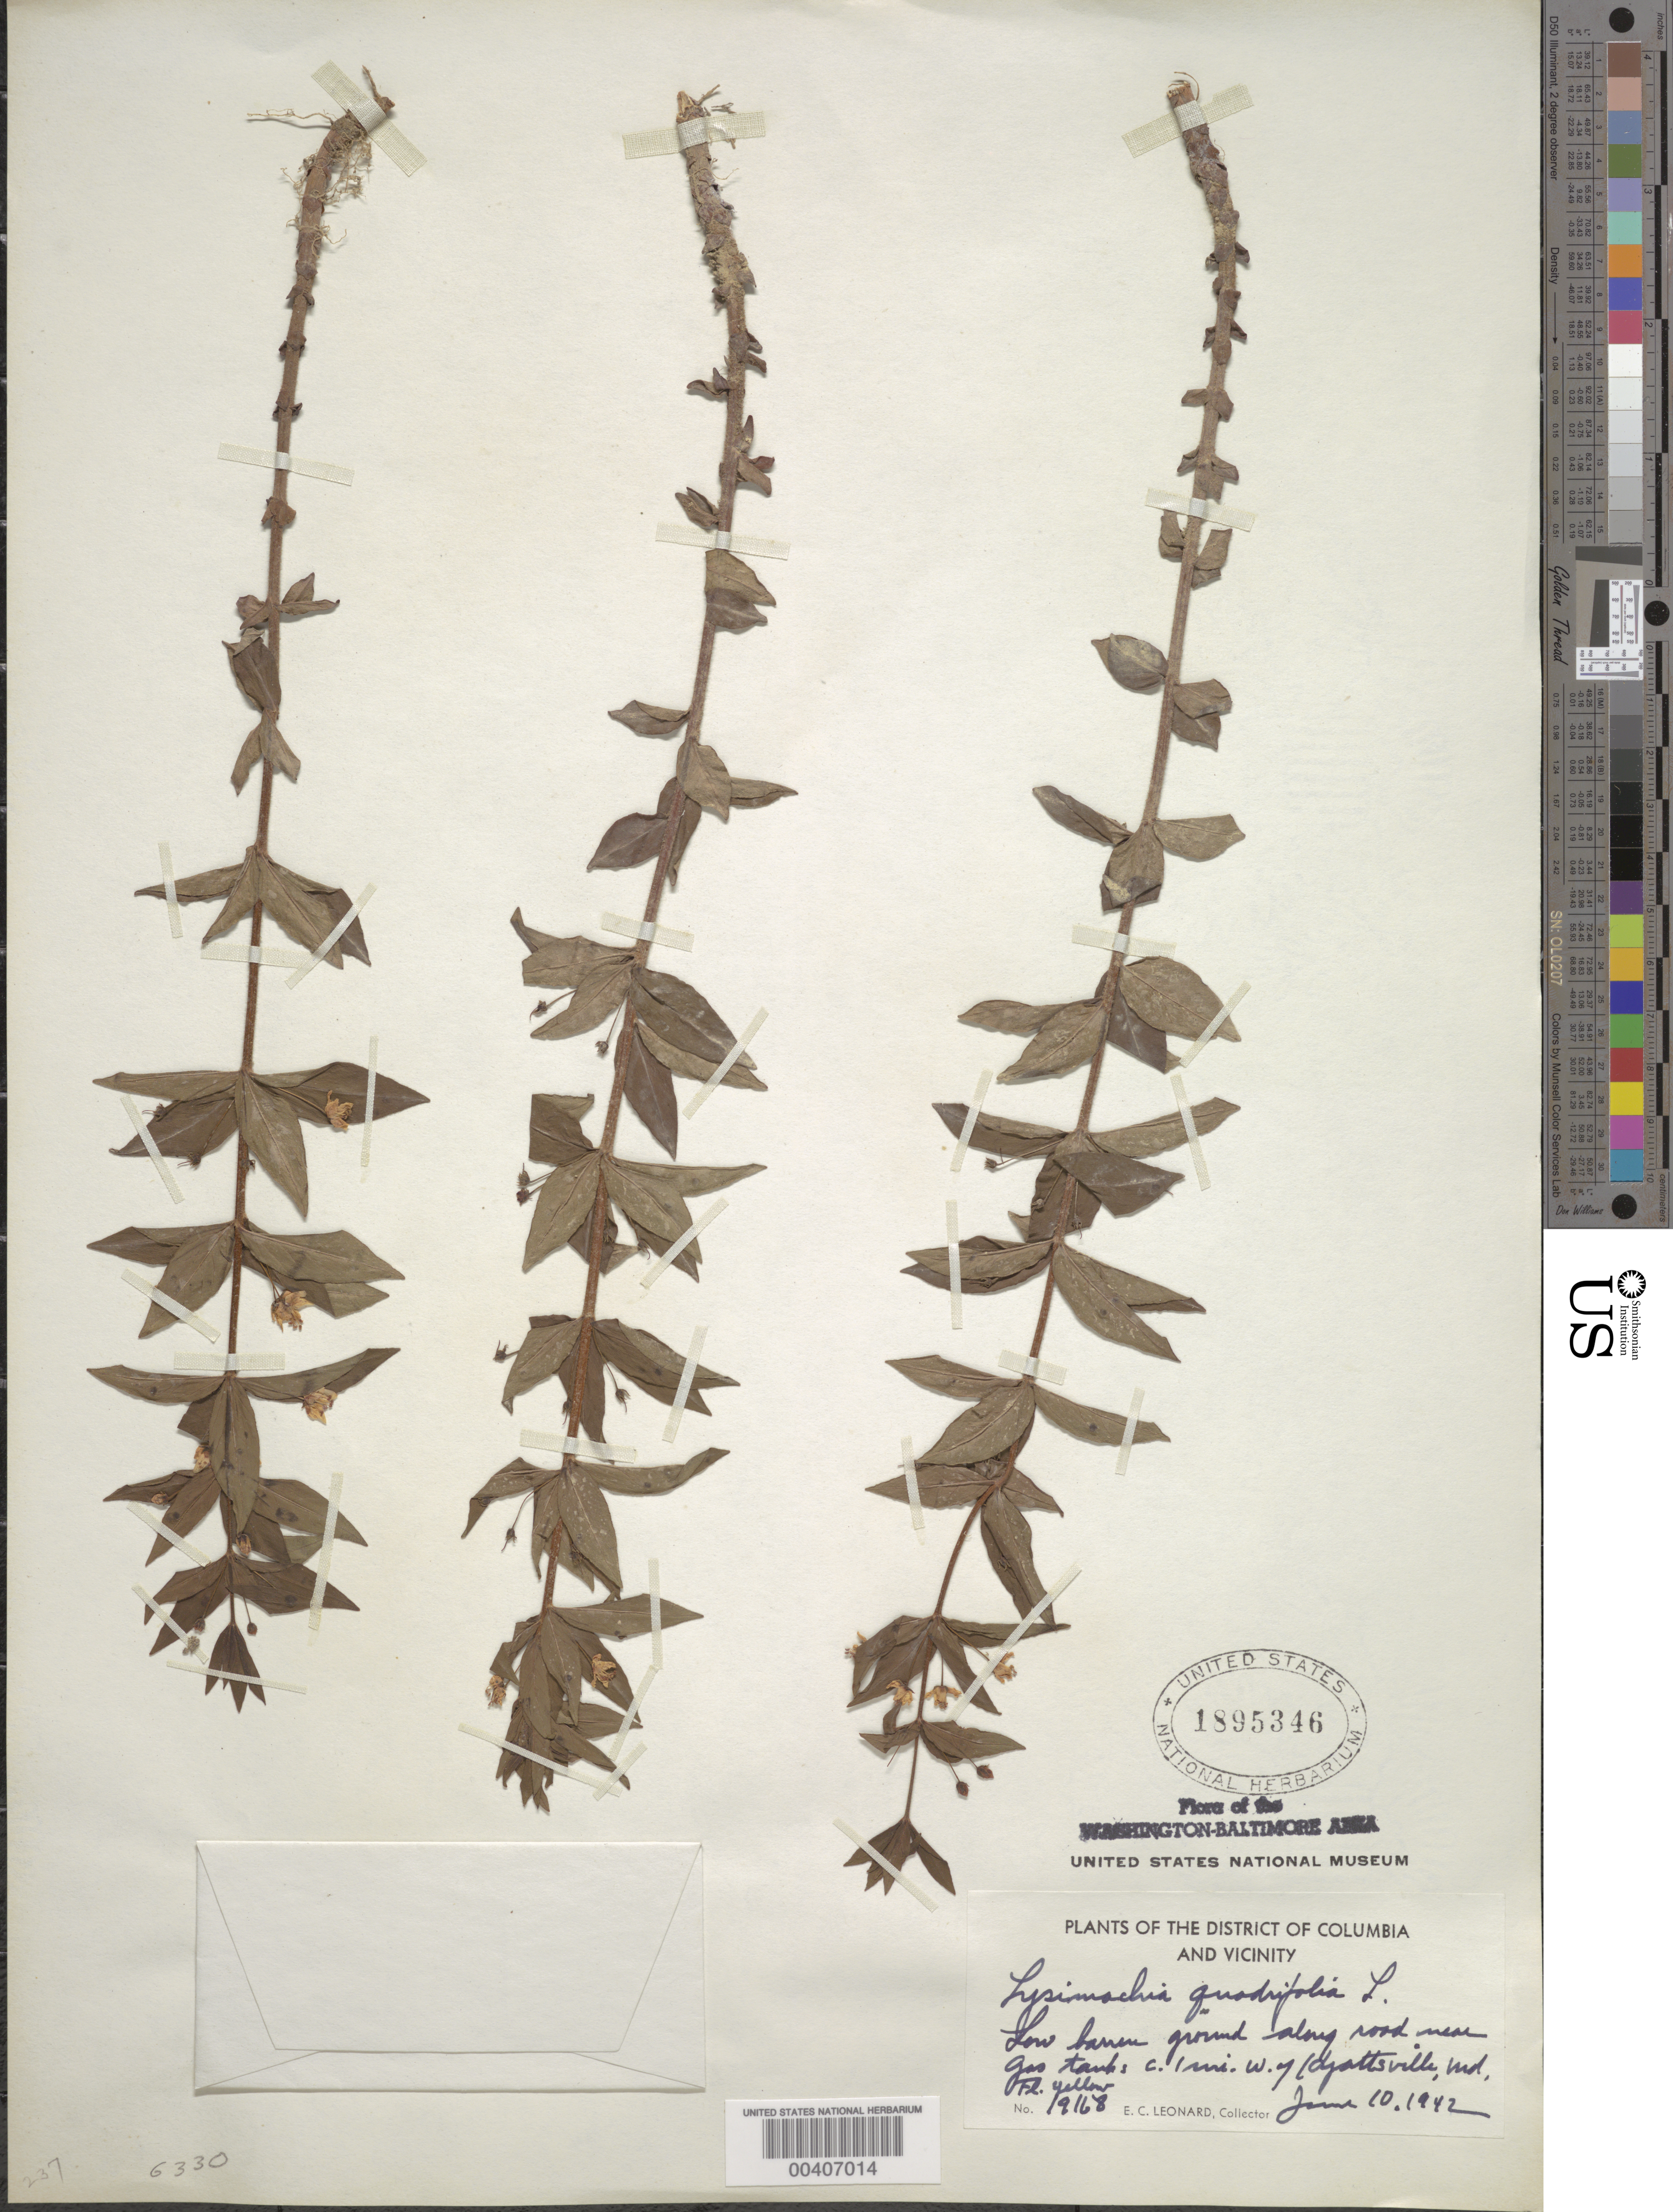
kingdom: Plantae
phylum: Tracheophyta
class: Magnoliopsida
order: Ericales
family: Primulaceae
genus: Lysimachia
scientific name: Lysimachia quadrifolia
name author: L.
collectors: E. C. Leonard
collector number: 19168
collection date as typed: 10 Jun 1942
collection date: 1942-06-10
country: United States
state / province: Maryland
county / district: Prince George's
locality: West of Hyattsville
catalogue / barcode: US 1895346